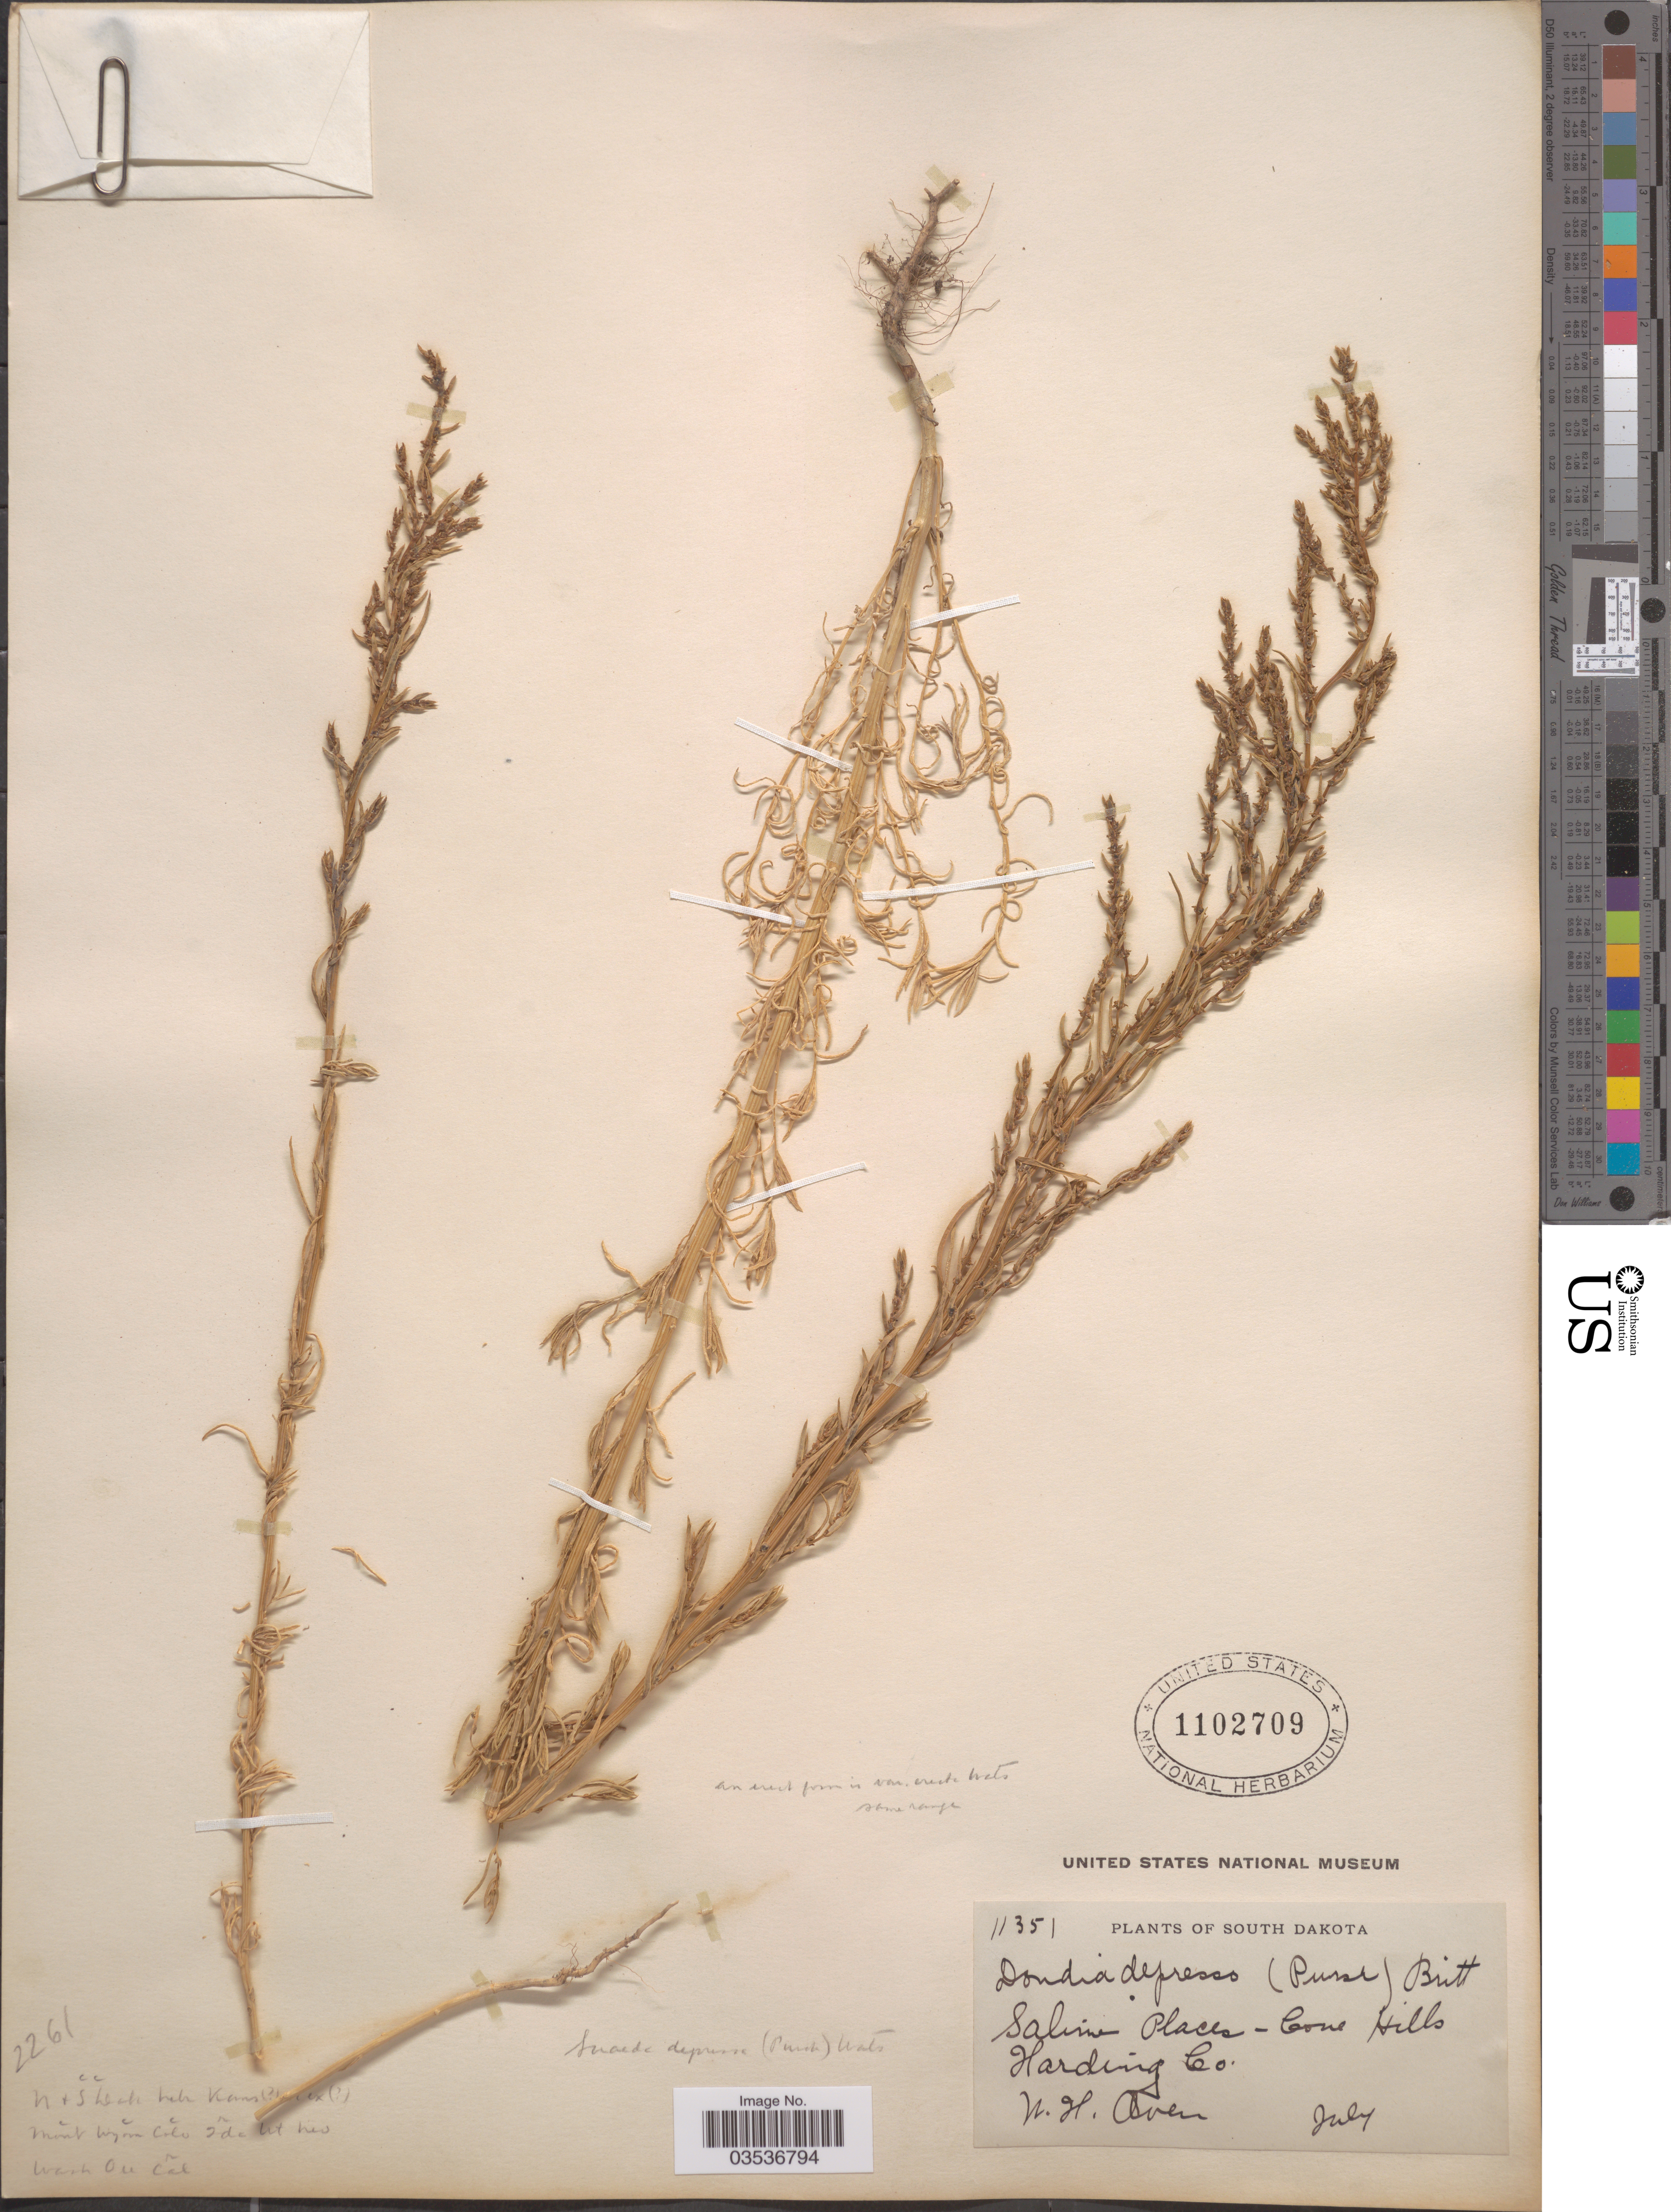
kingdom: Plantae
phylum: Tracheophyta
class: Magnoliopsida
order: Caryophyllales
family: Amaranthaceae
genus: Suaeda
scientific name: Suaeda depressa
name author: (Pursh) S. Watson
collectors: W. Over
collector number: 11351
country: United States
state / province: South Dakota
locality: Saline Places - Cone Hills. Harding Co.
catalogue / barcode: US 1102709